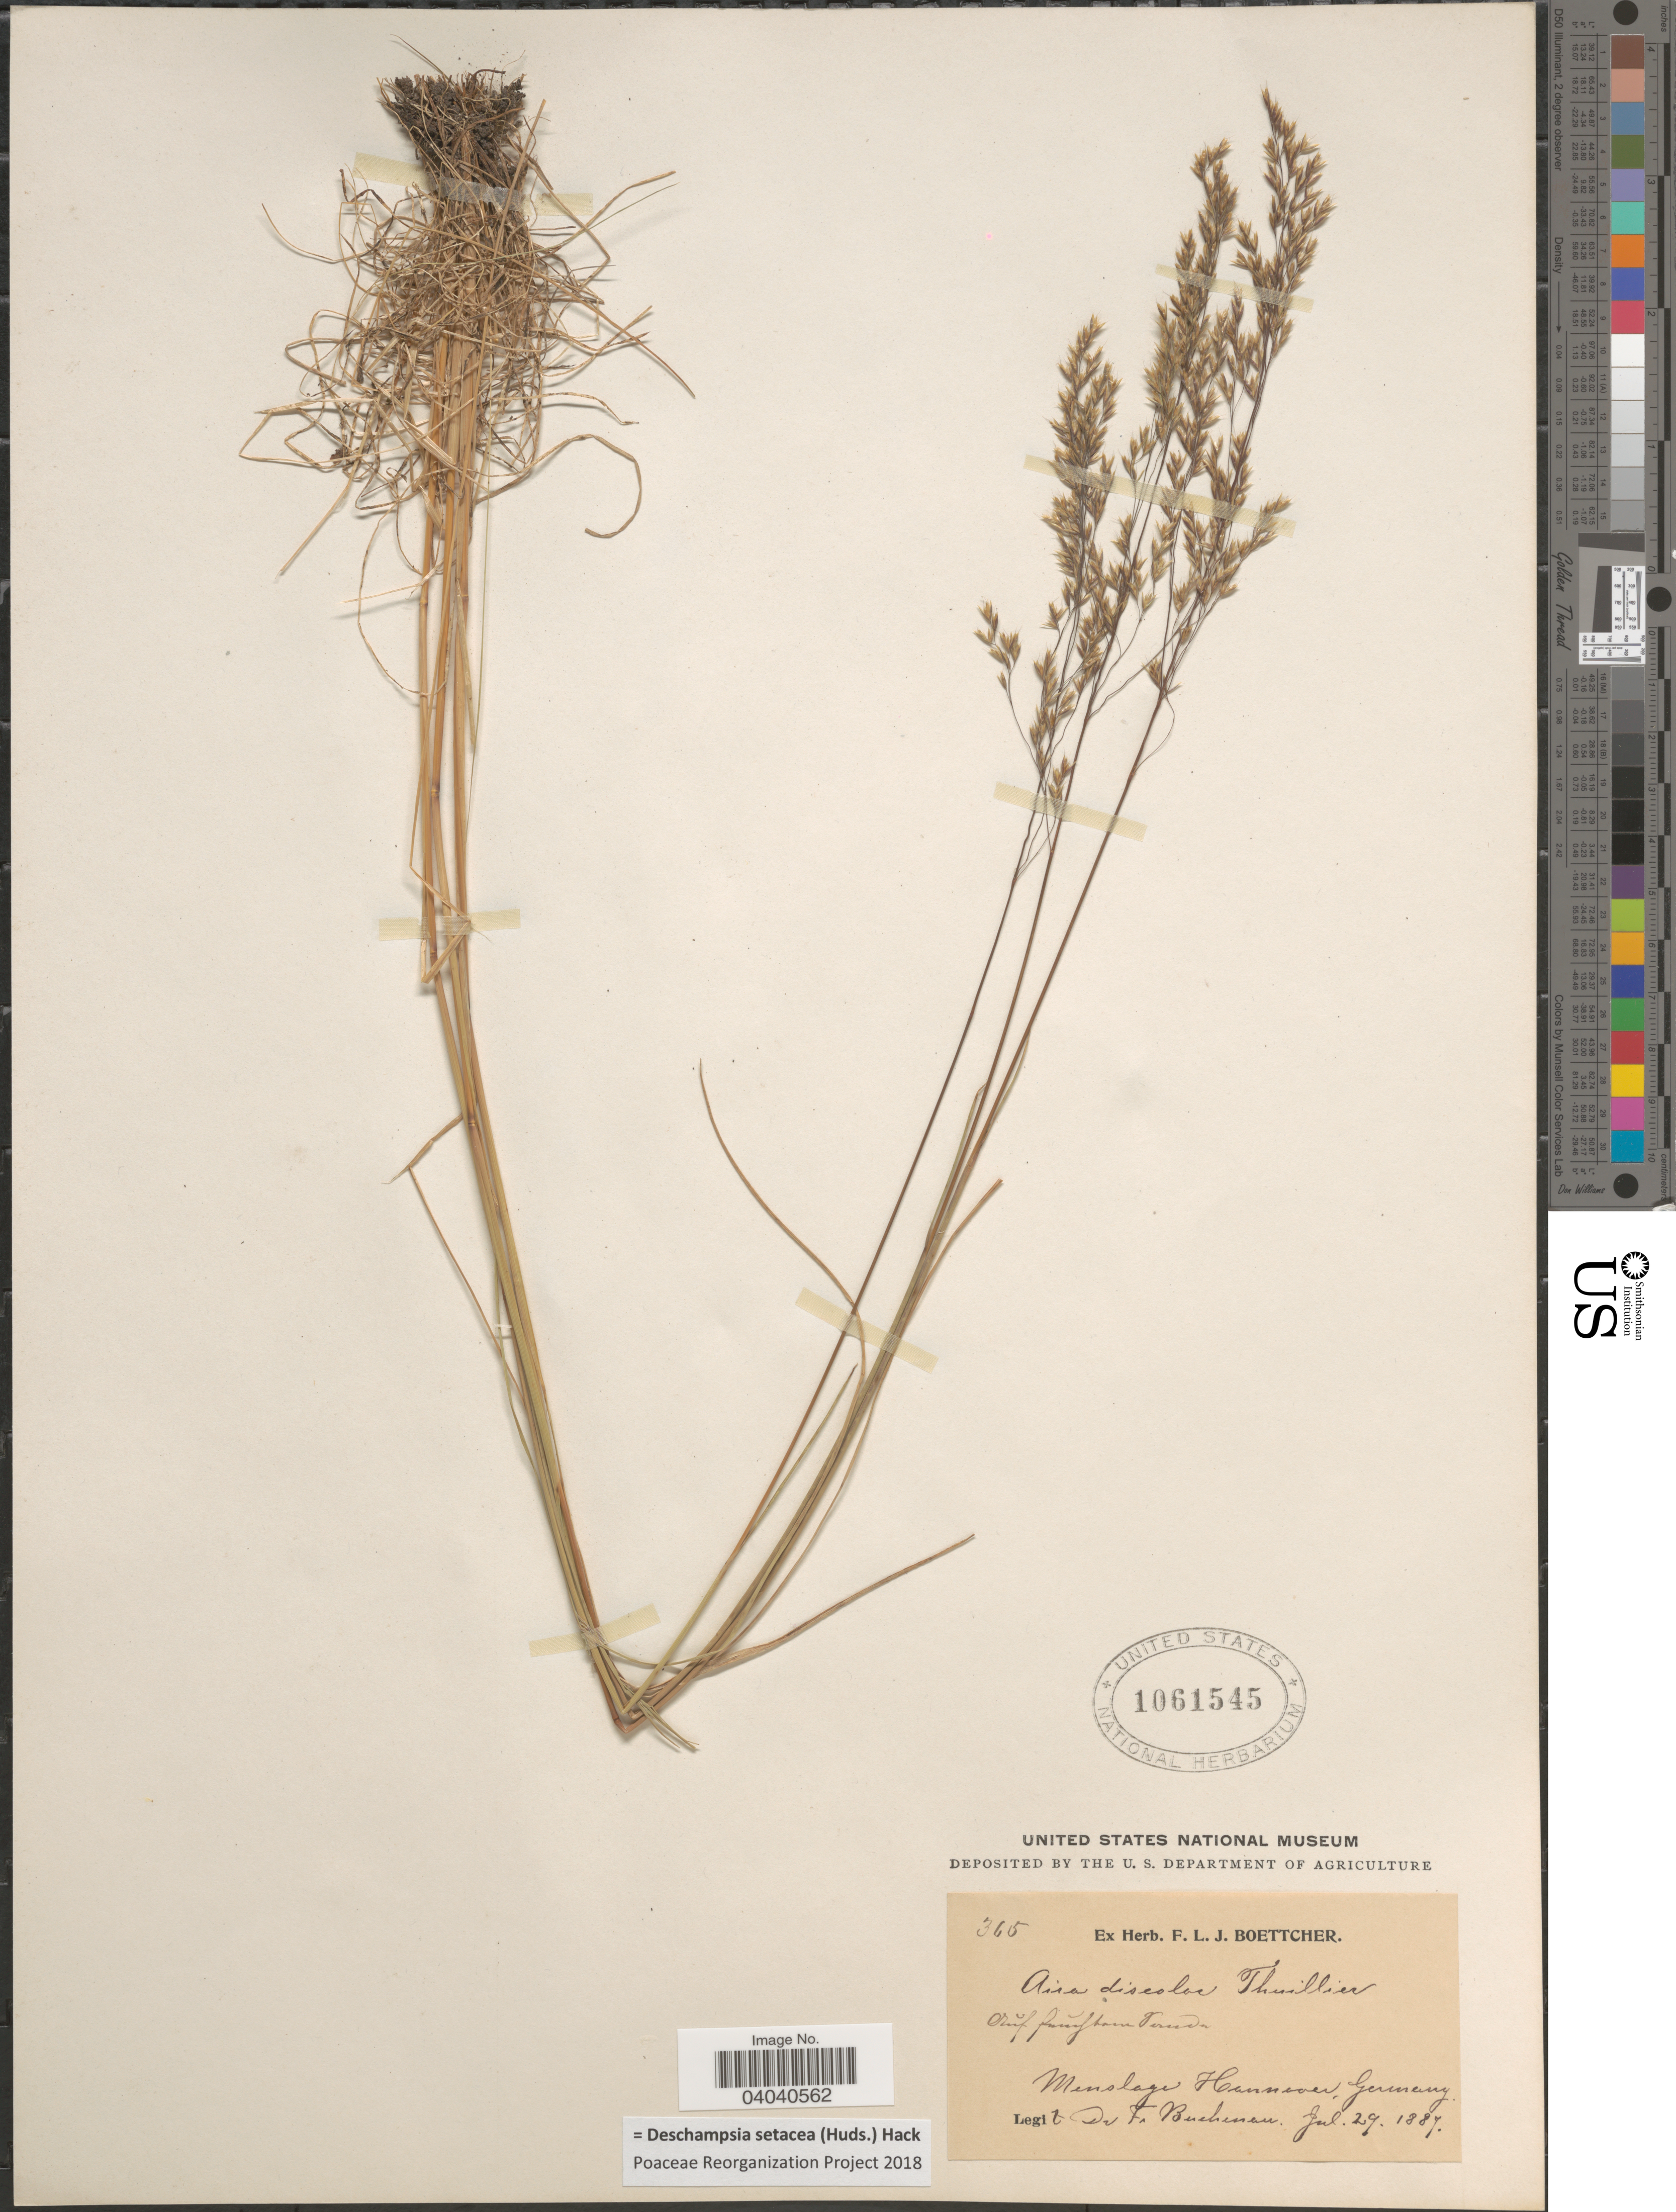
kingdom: Plantae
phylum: Tracheophyta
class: Liliopsida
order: Poales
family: Poaceae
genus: Deschampsia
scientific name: Deschampsia setacea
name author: (Huds.) Hack.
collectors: F. Buchenau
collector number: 365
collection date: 1887-07-29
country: Germany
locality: Menslage Hannover.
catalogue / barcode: US 1061545